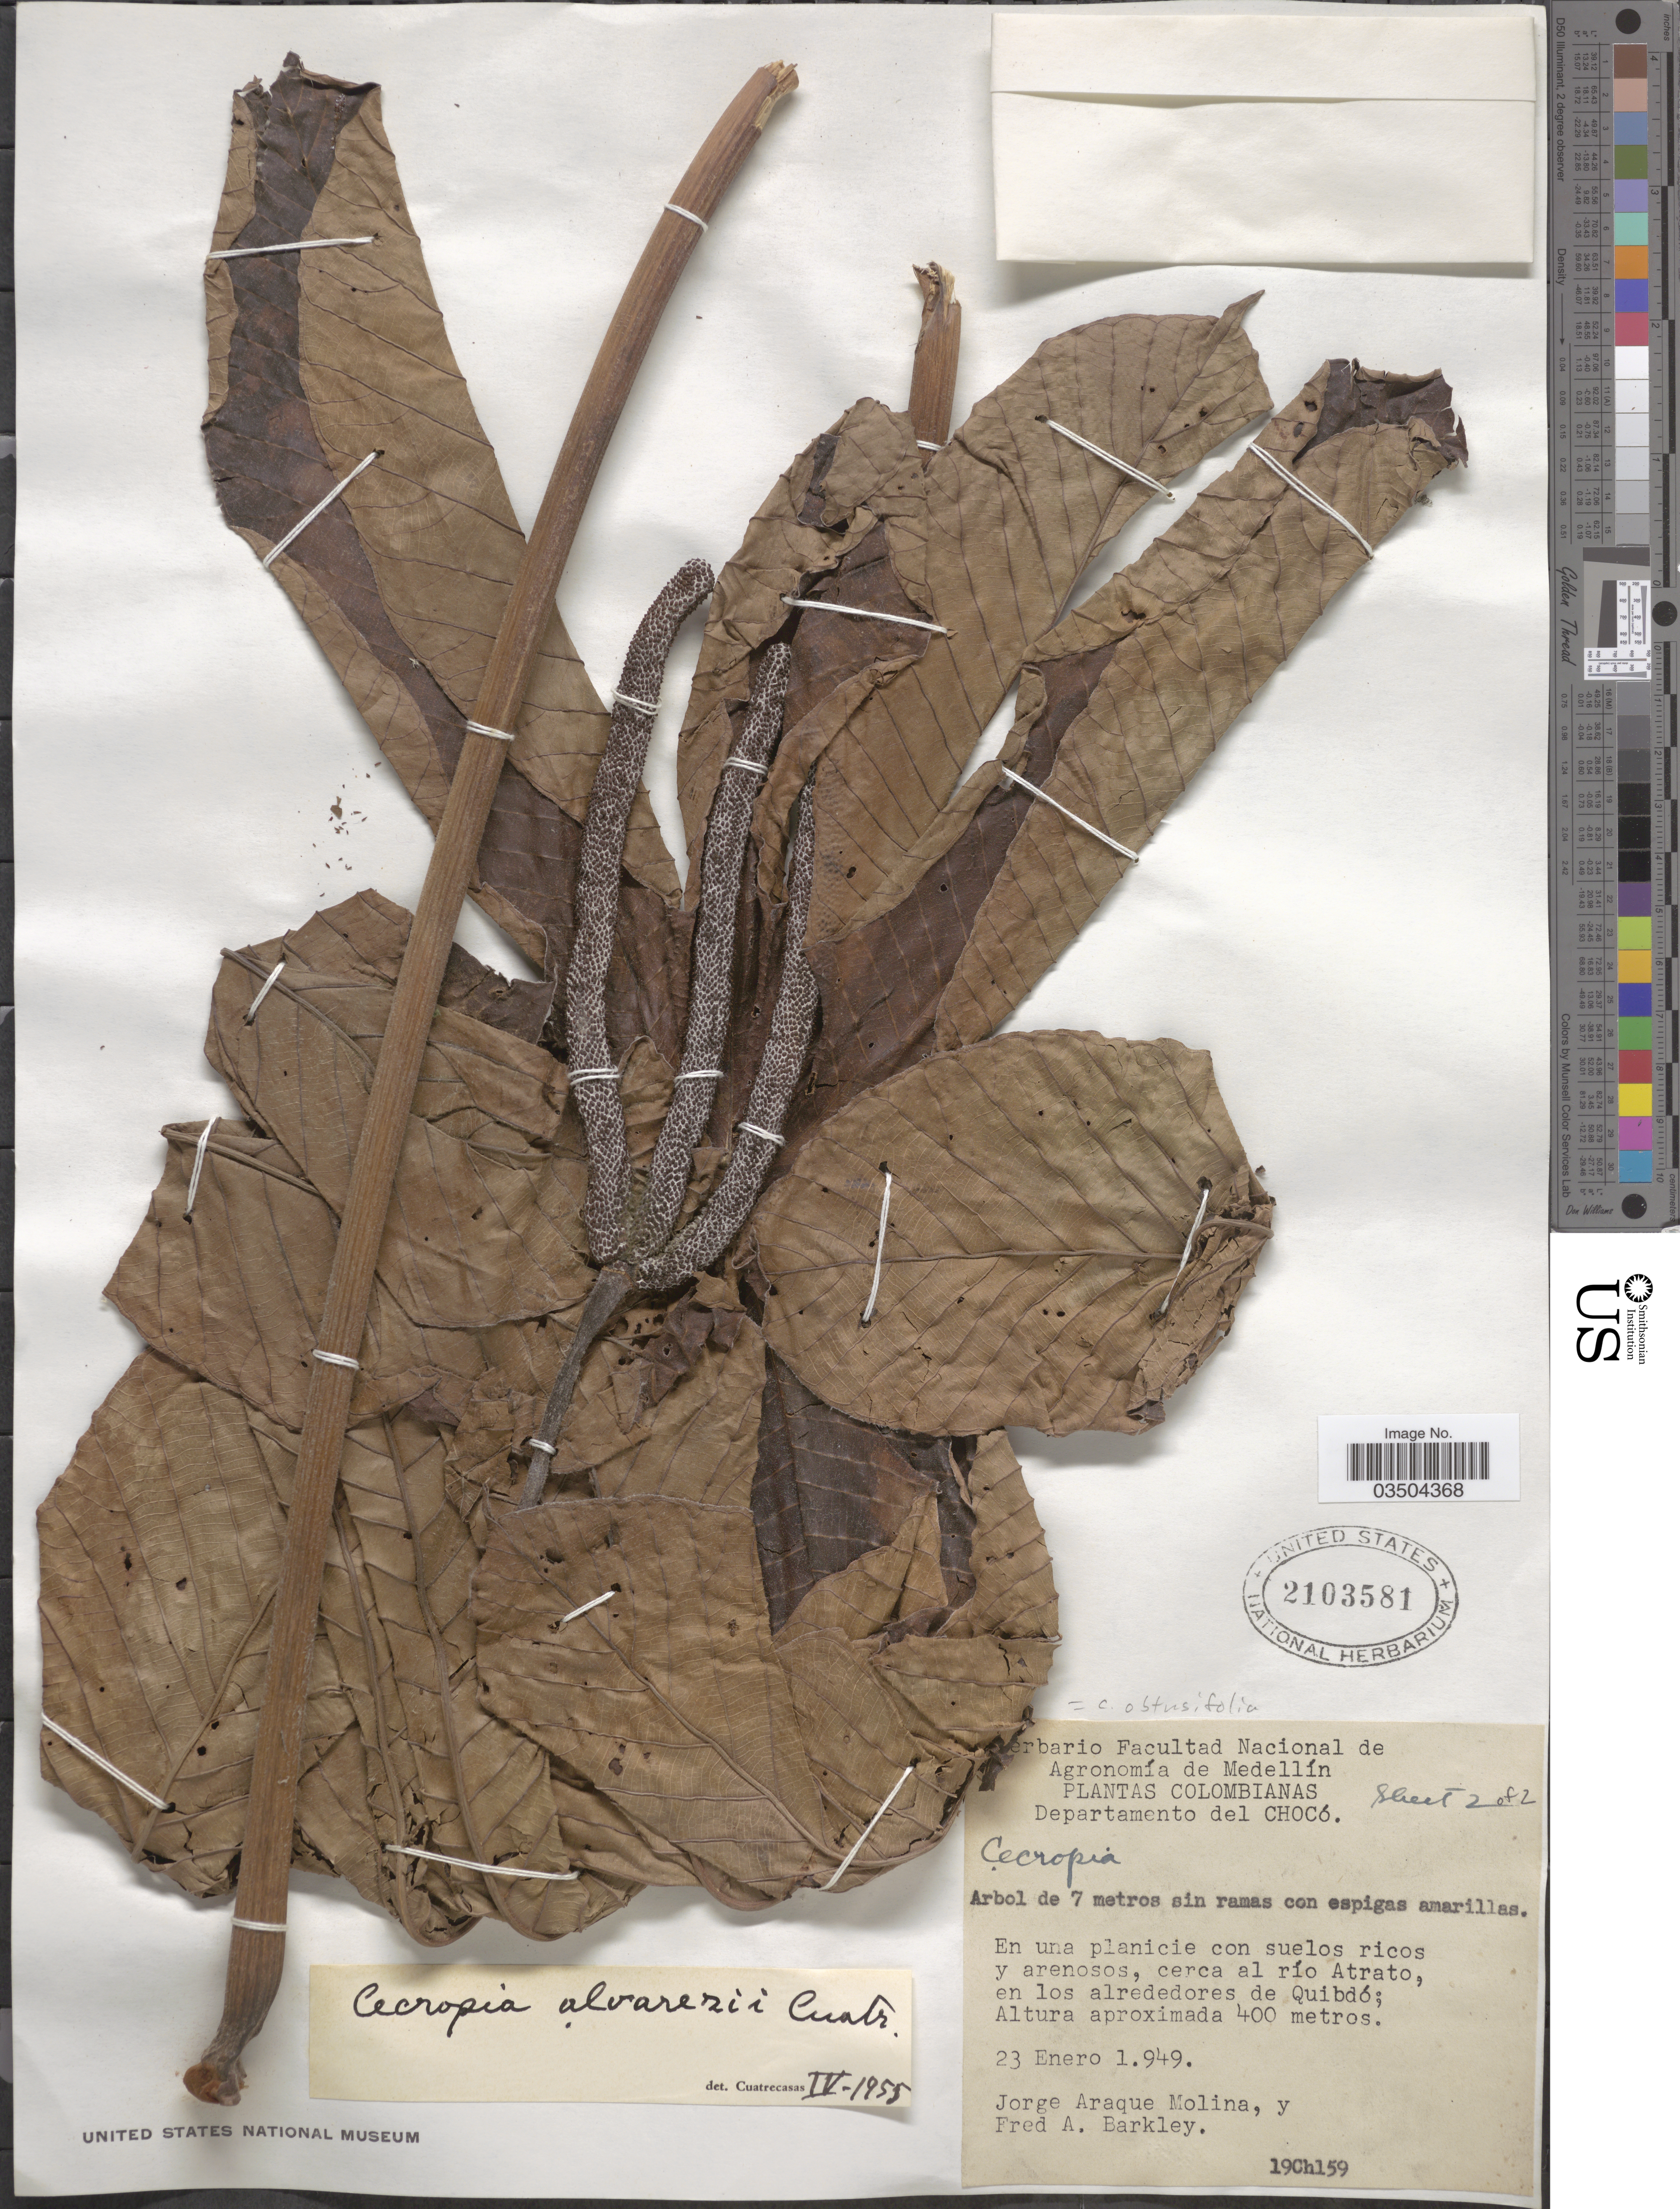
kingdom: Plantae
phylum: Tracheophyta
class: Magnoliopsida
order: Rosales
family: Urticaceae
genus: Cecropia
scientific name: Cecropia obtusifolia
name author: Bertol.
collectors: J. Araque Molina & F. A. Barkley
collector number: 19Ch159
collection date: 1949-01-23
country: Colombia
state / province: Chocó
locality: Departamento del Chocó. Cerca al río Atrato, en los alrededores de Quibdò.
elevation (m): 400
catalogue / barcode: US 2103581